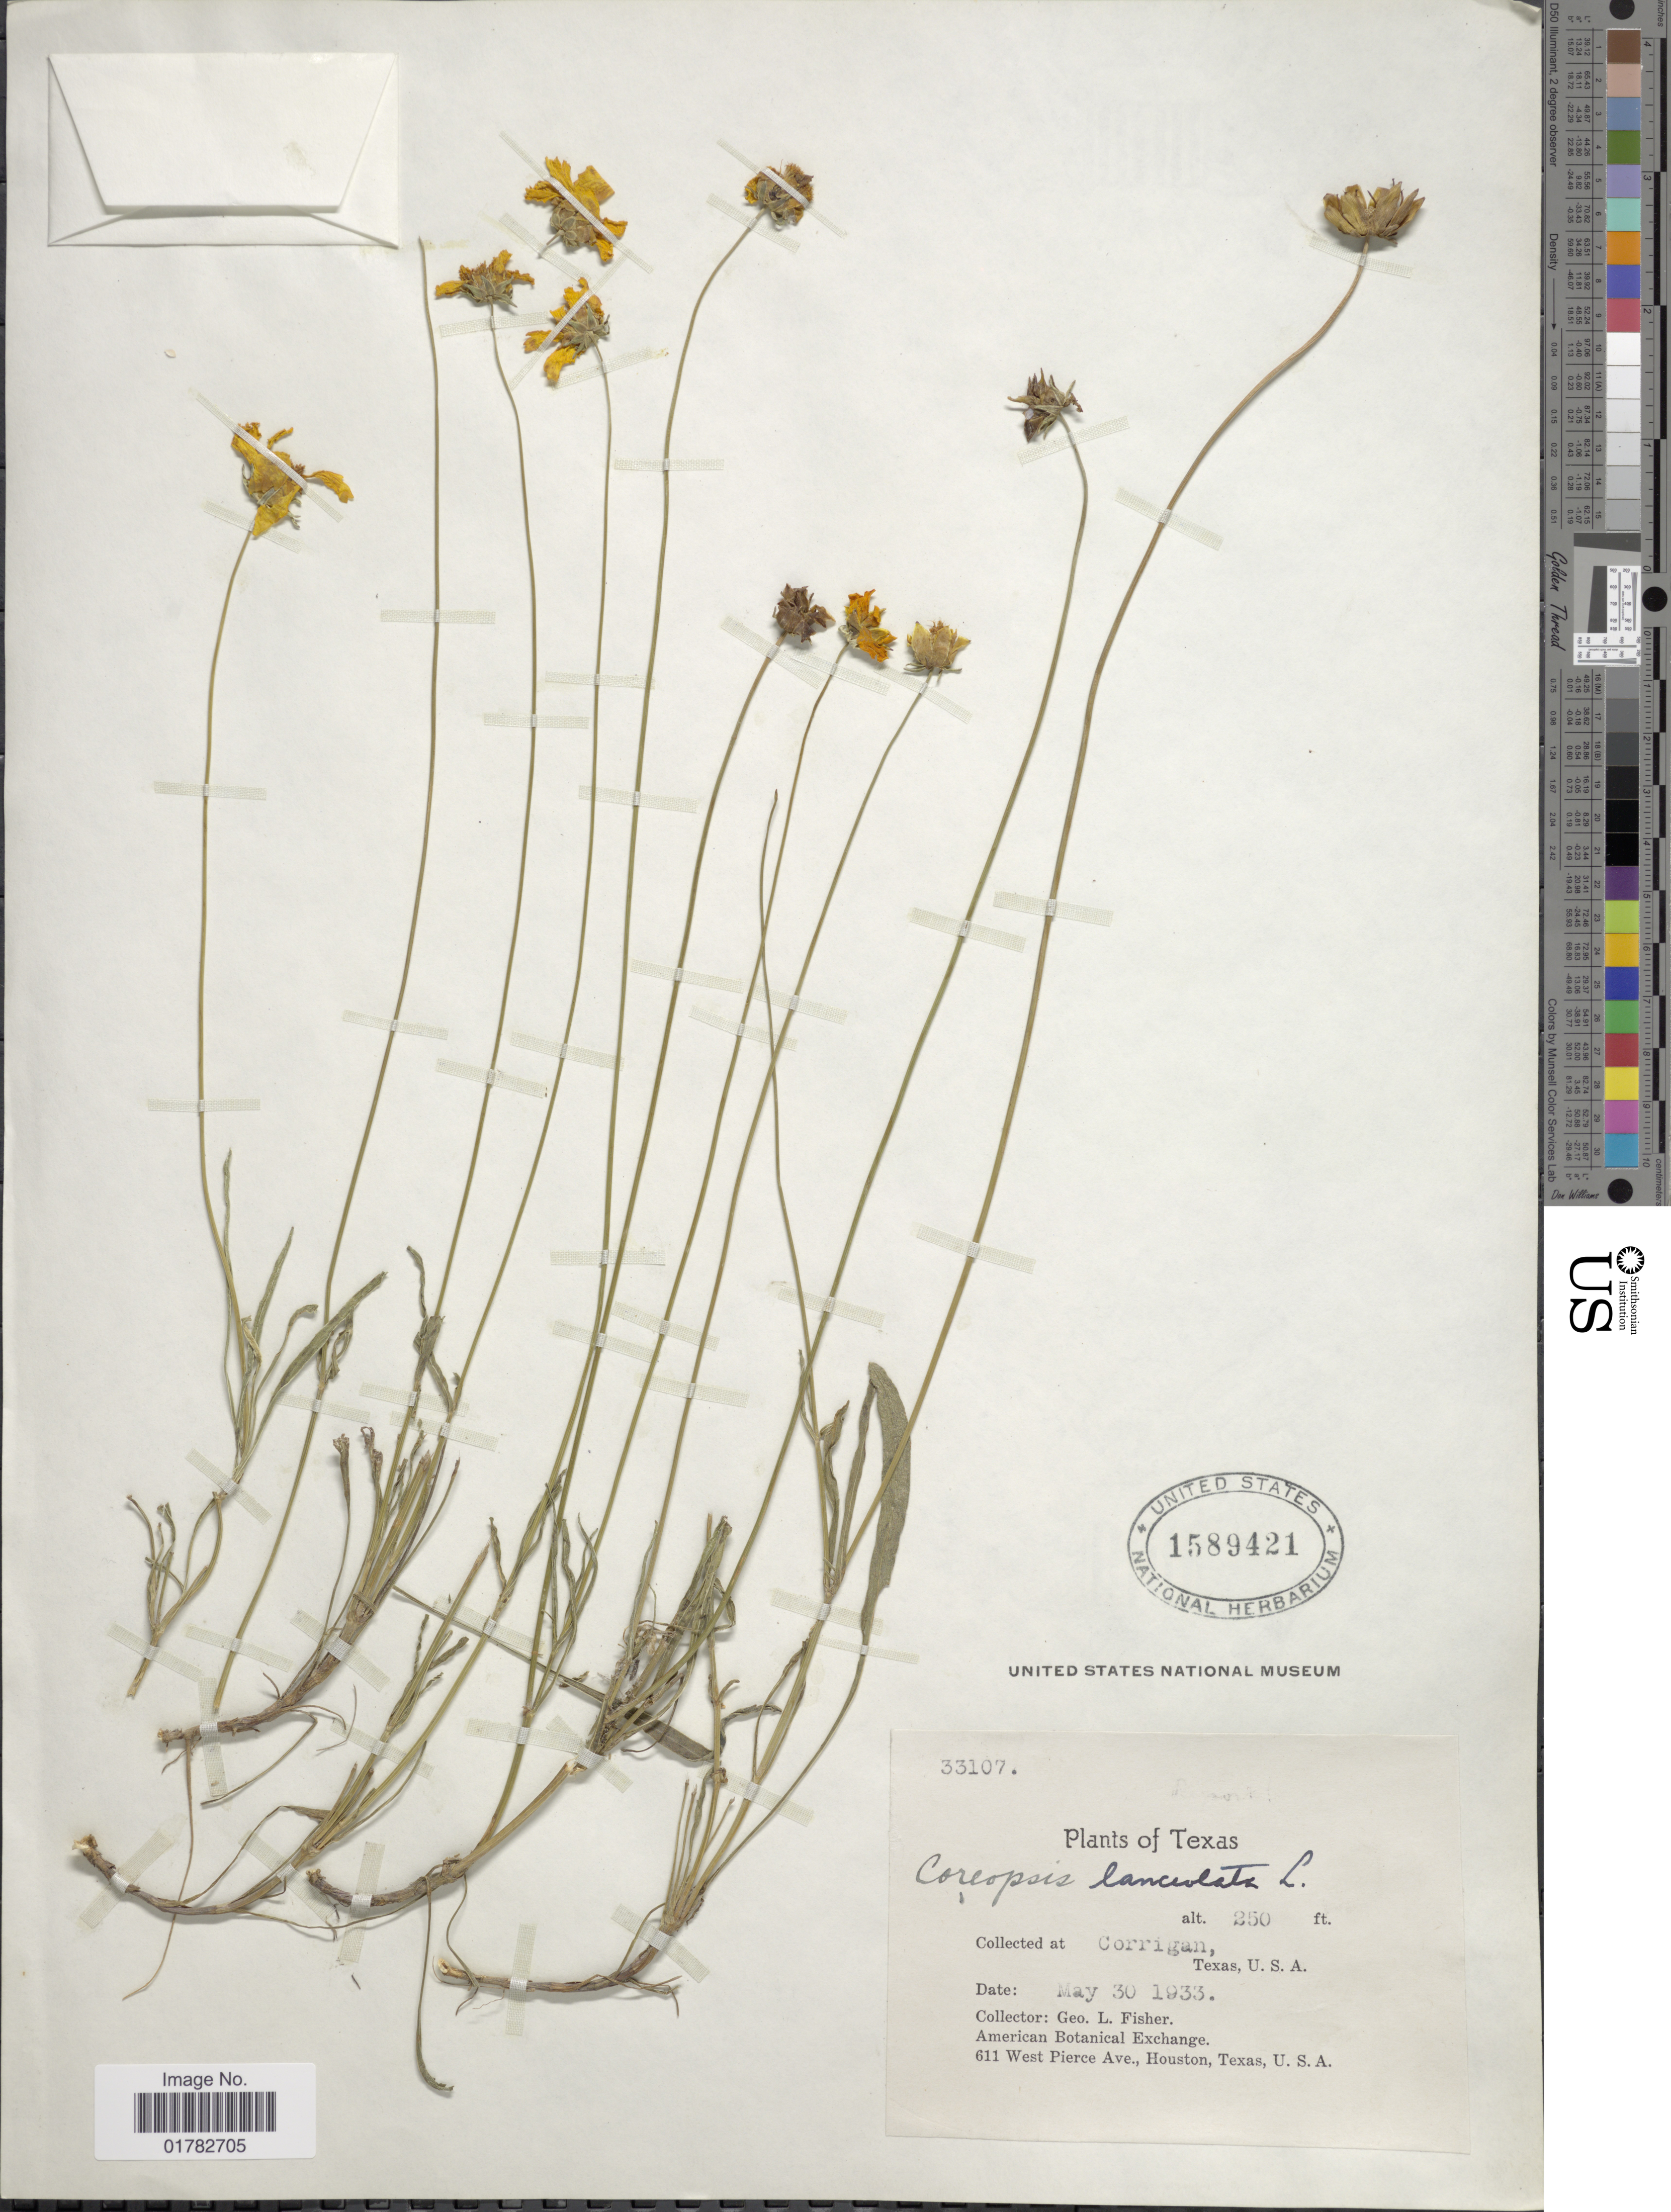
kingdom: Plantae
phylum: Tracheophyta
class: Magnoliopsida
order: Asterales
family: Asteraceae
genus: Coreopsis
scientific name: Coreopsis lanceolata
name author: L.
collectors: G. L. Fisher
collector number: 33107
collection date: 1933-05-30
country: United States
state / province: Texas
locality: Corrigan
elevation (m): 76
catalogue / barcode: US 1589421